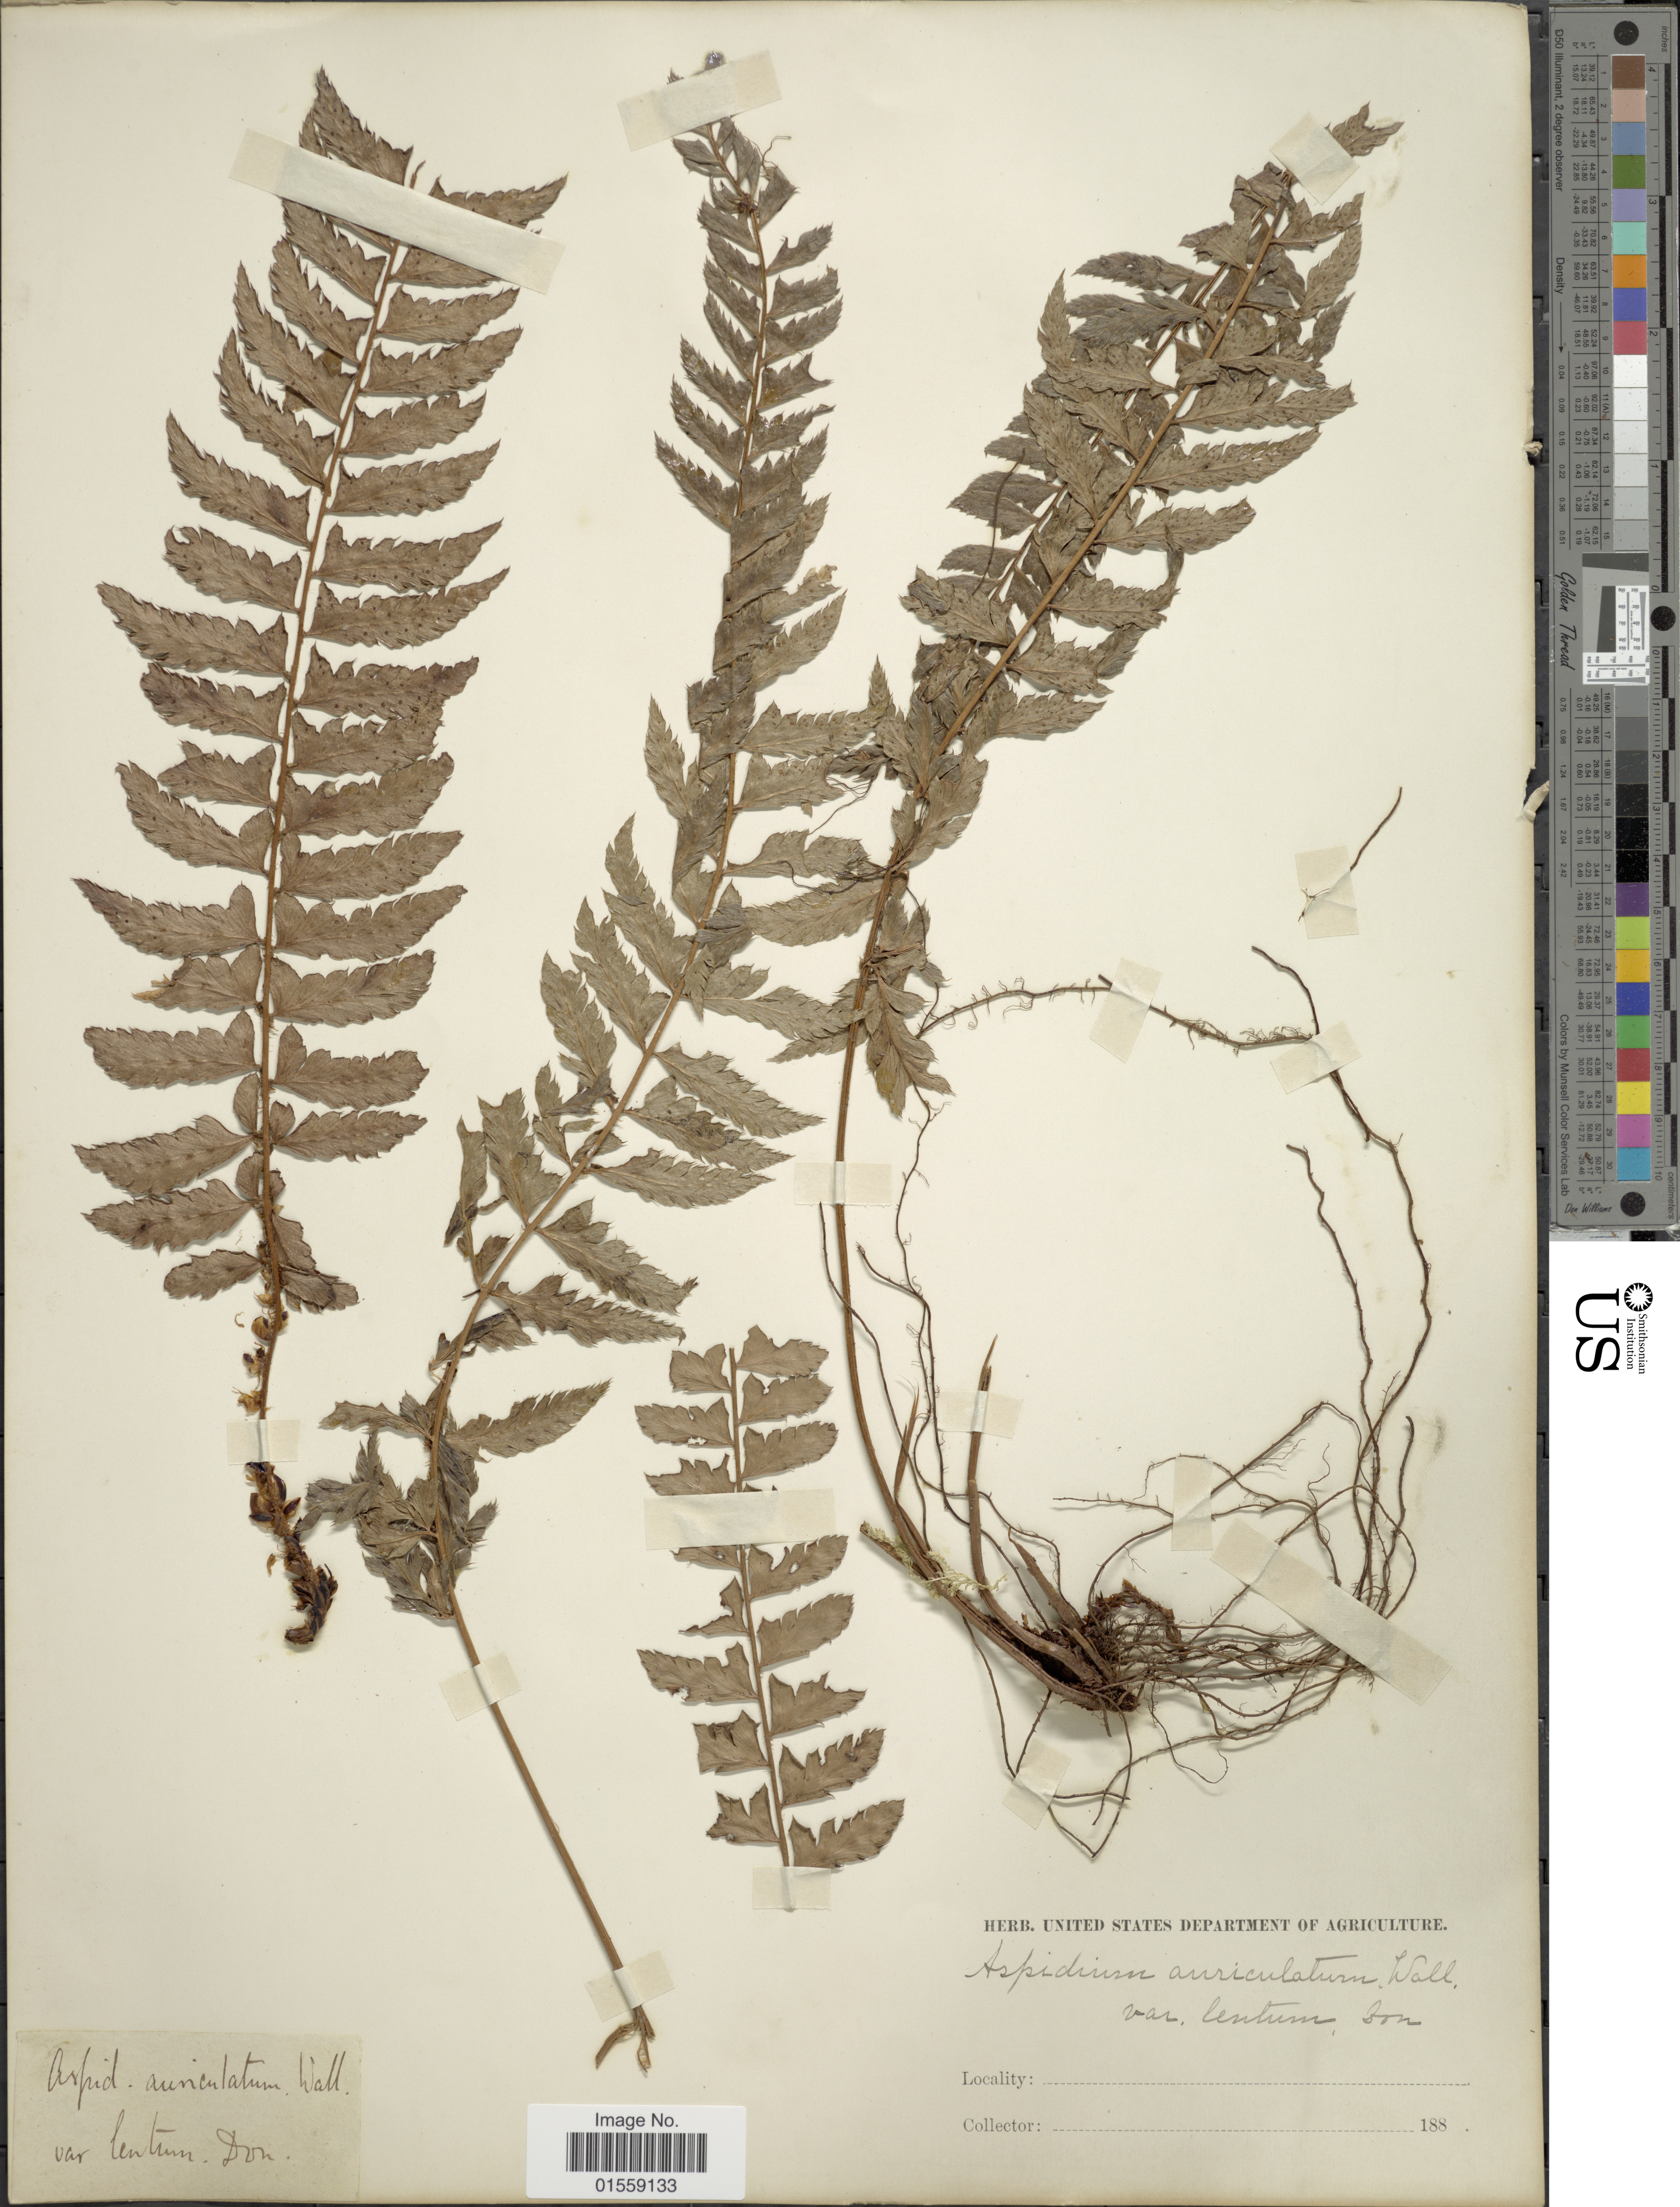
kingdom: Plantae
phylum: Tracheophyta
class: Polypodiopsida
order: Polypodiales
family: Dryopteridaceae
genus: Polystichum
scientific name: Polystichum lentum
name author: (D. Don) T. Moore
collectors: Facchini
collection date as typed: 188